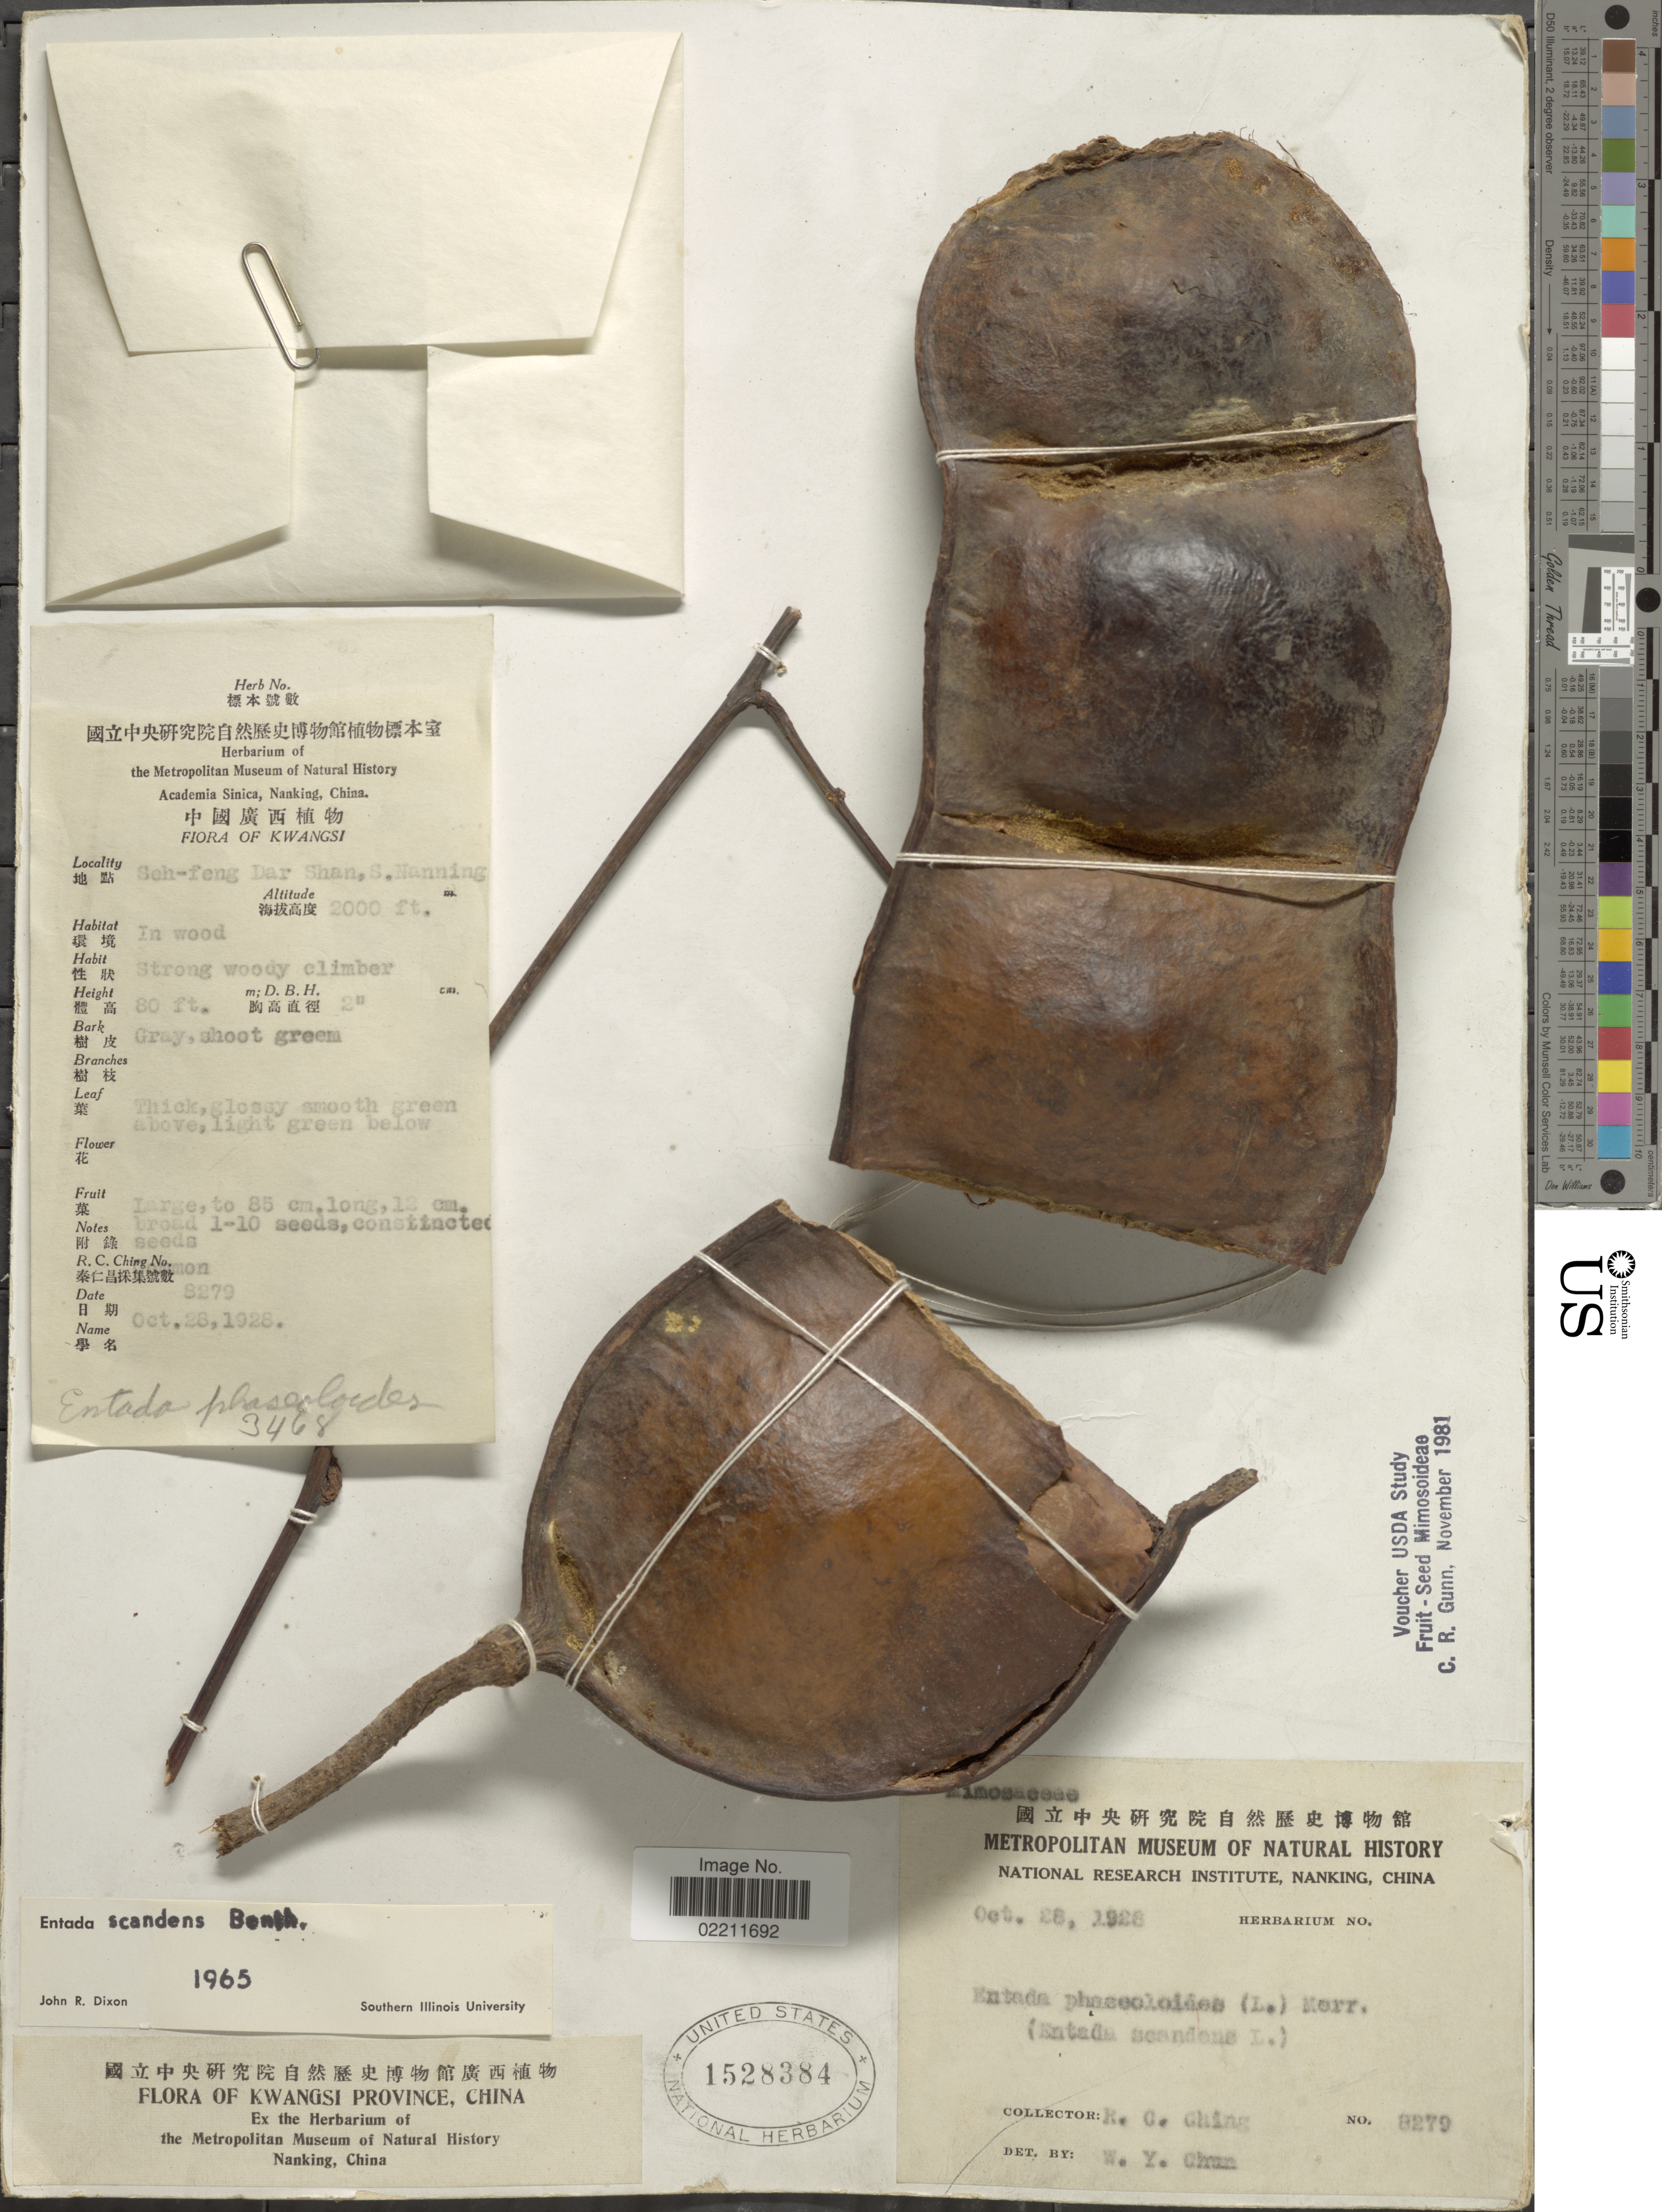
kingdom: Plantae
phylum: Tracheophyta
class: Magnoliopsida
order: Fabales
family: Fabaceae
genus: Entada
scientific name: Entada rheedei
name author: Spreng.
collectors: R. C. Ching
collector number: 8279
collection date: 1928-10-28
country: China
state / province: Guangxi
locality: Kwangsi Province, China. Seh-feng Dar Shan, S. Nanning. Kwangsi,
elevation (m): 610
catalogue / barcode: US 1528384